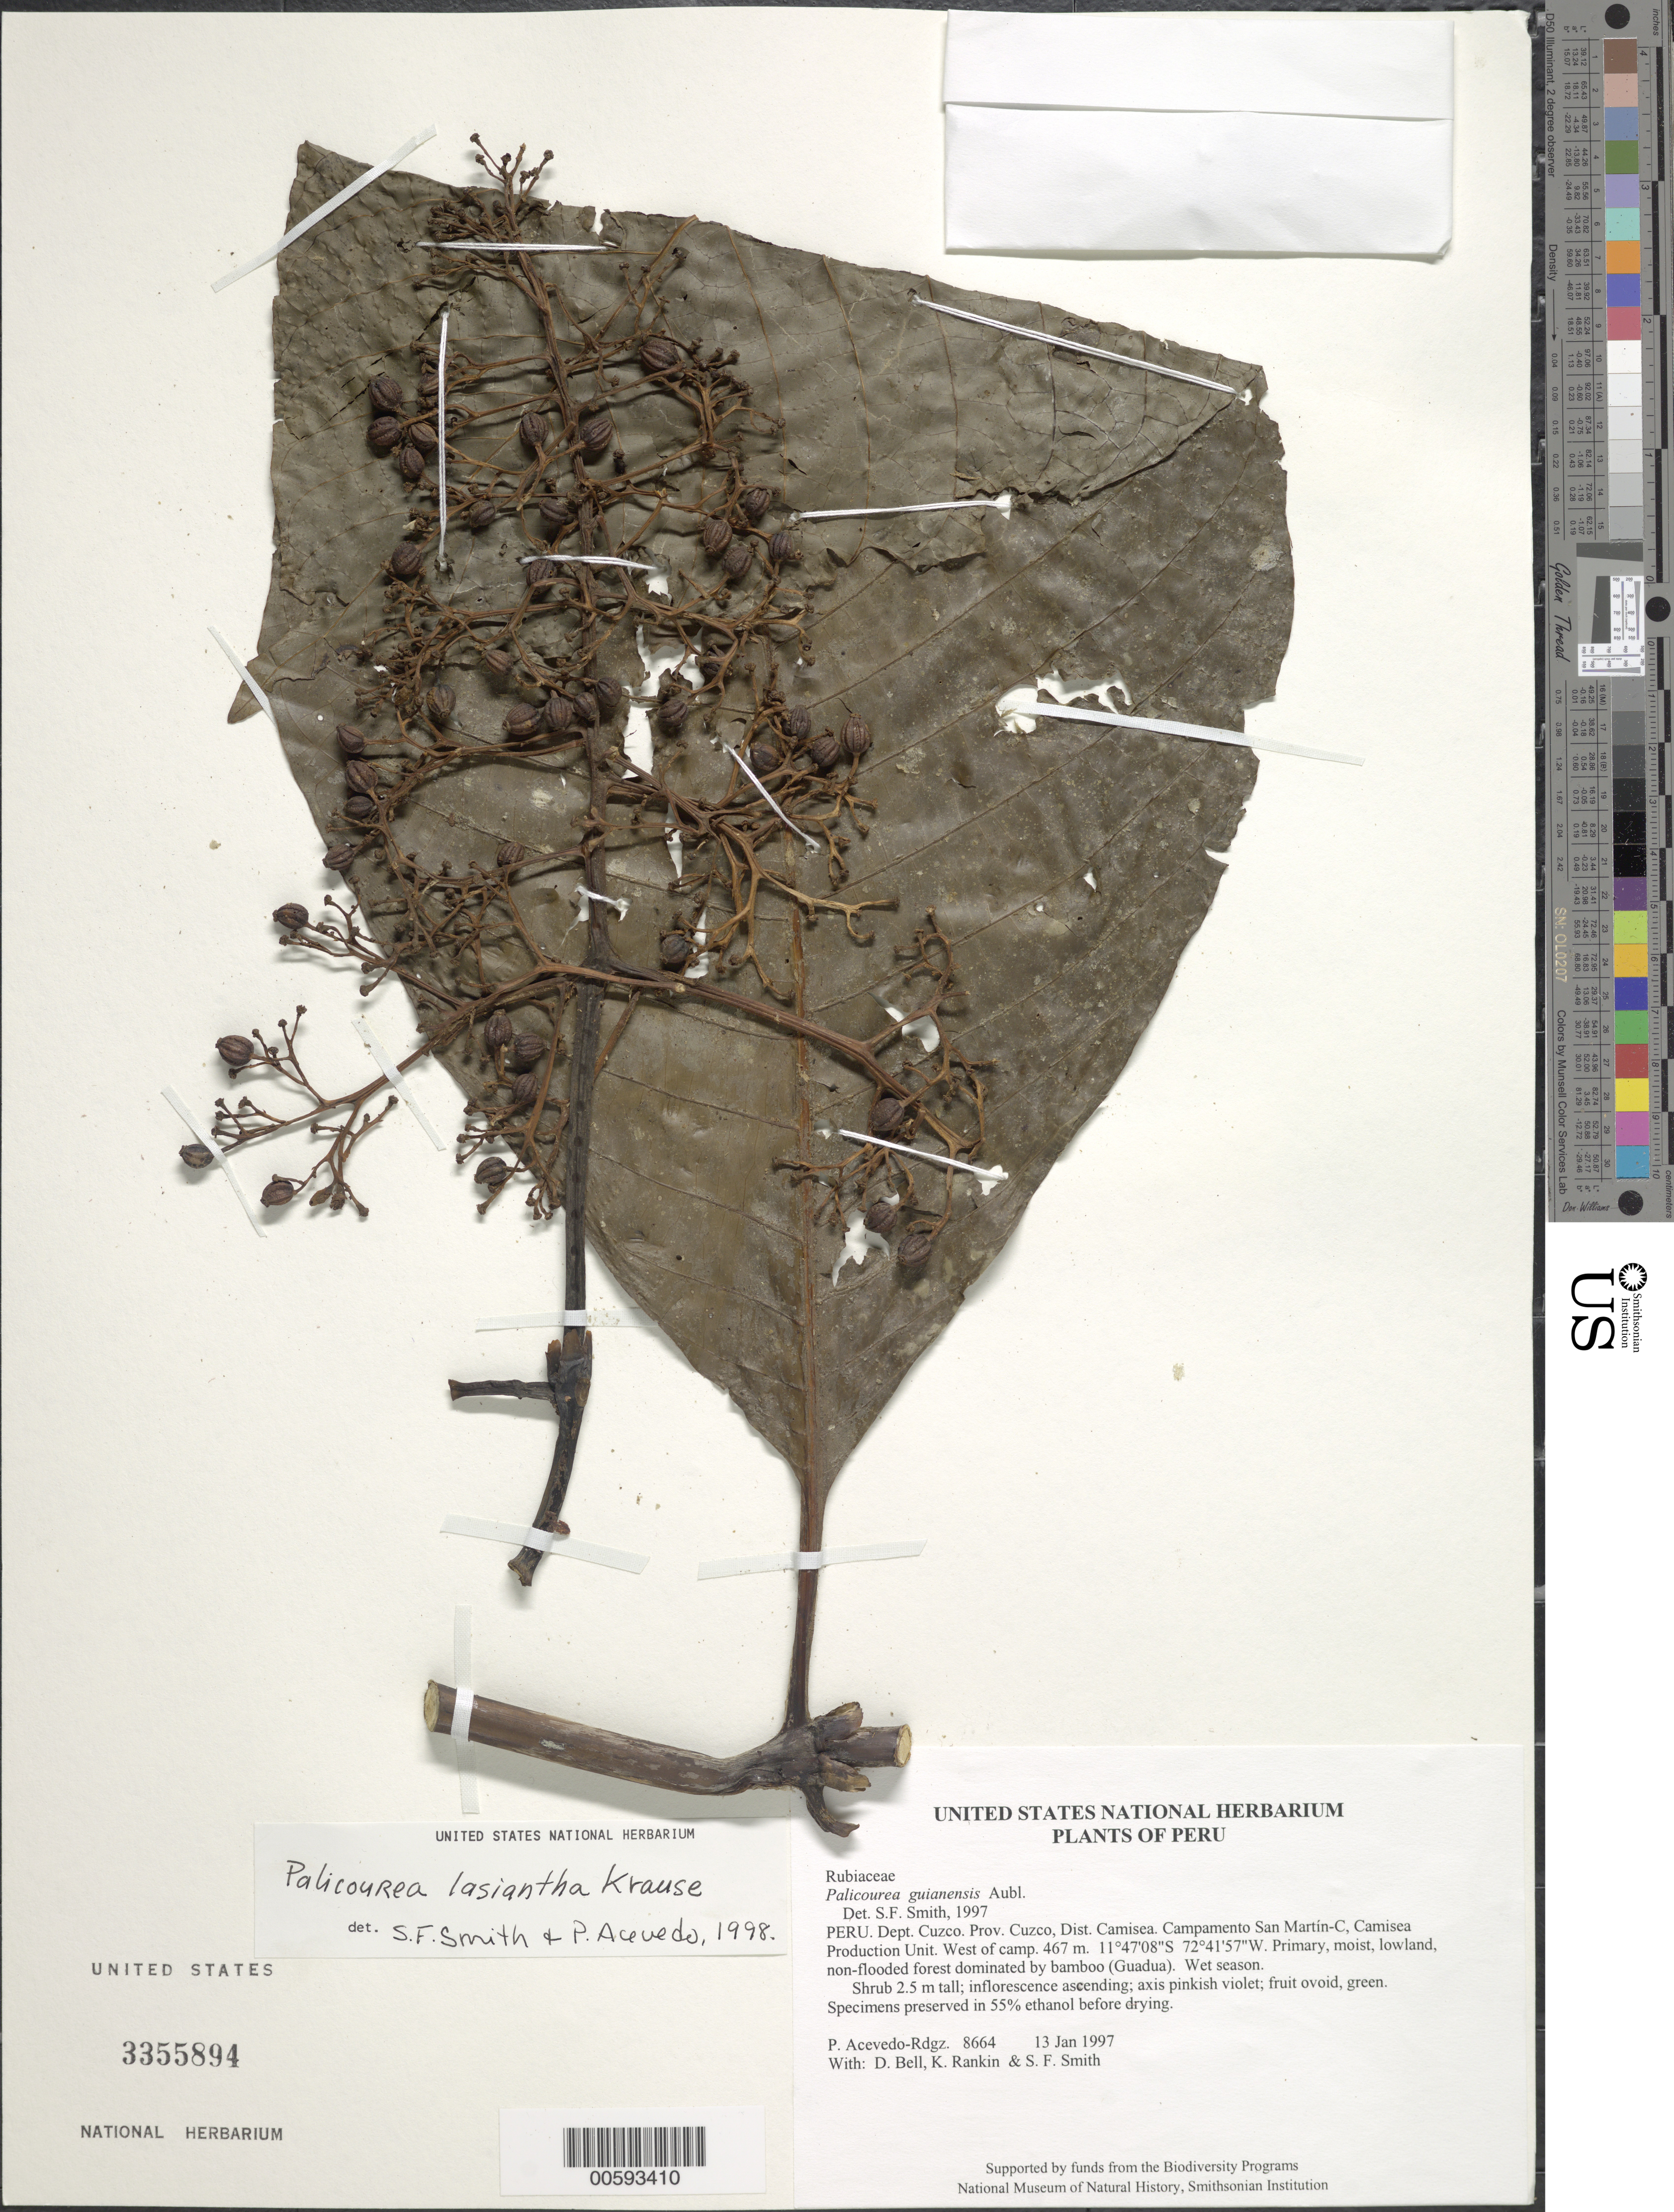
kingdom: Plantae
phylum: Tracheophyta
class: Magnoliopsida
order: Gentianales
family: Rubiaceae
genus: Palicourea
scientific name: Palicourea lasiantha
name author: Krause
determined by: Smith, S. F.; Acevedo-Rodríguez, P.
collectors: P. Acevedo-Rodr., D. A. Bell, K. B. Rankin & S.F. Smith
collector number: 8664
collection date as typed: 13 Jan 1997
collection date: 1997-01-13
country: Peru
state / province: Cusco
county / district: Cusco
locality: Districto Camisea, Campamento San Martín-C, Camisea Production Unit. West of camp.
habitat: Primary, moist, lowland, non-flooded forest dominated by bamboo (Guadua). Wet season.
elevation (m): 467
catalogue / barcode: US 3355894